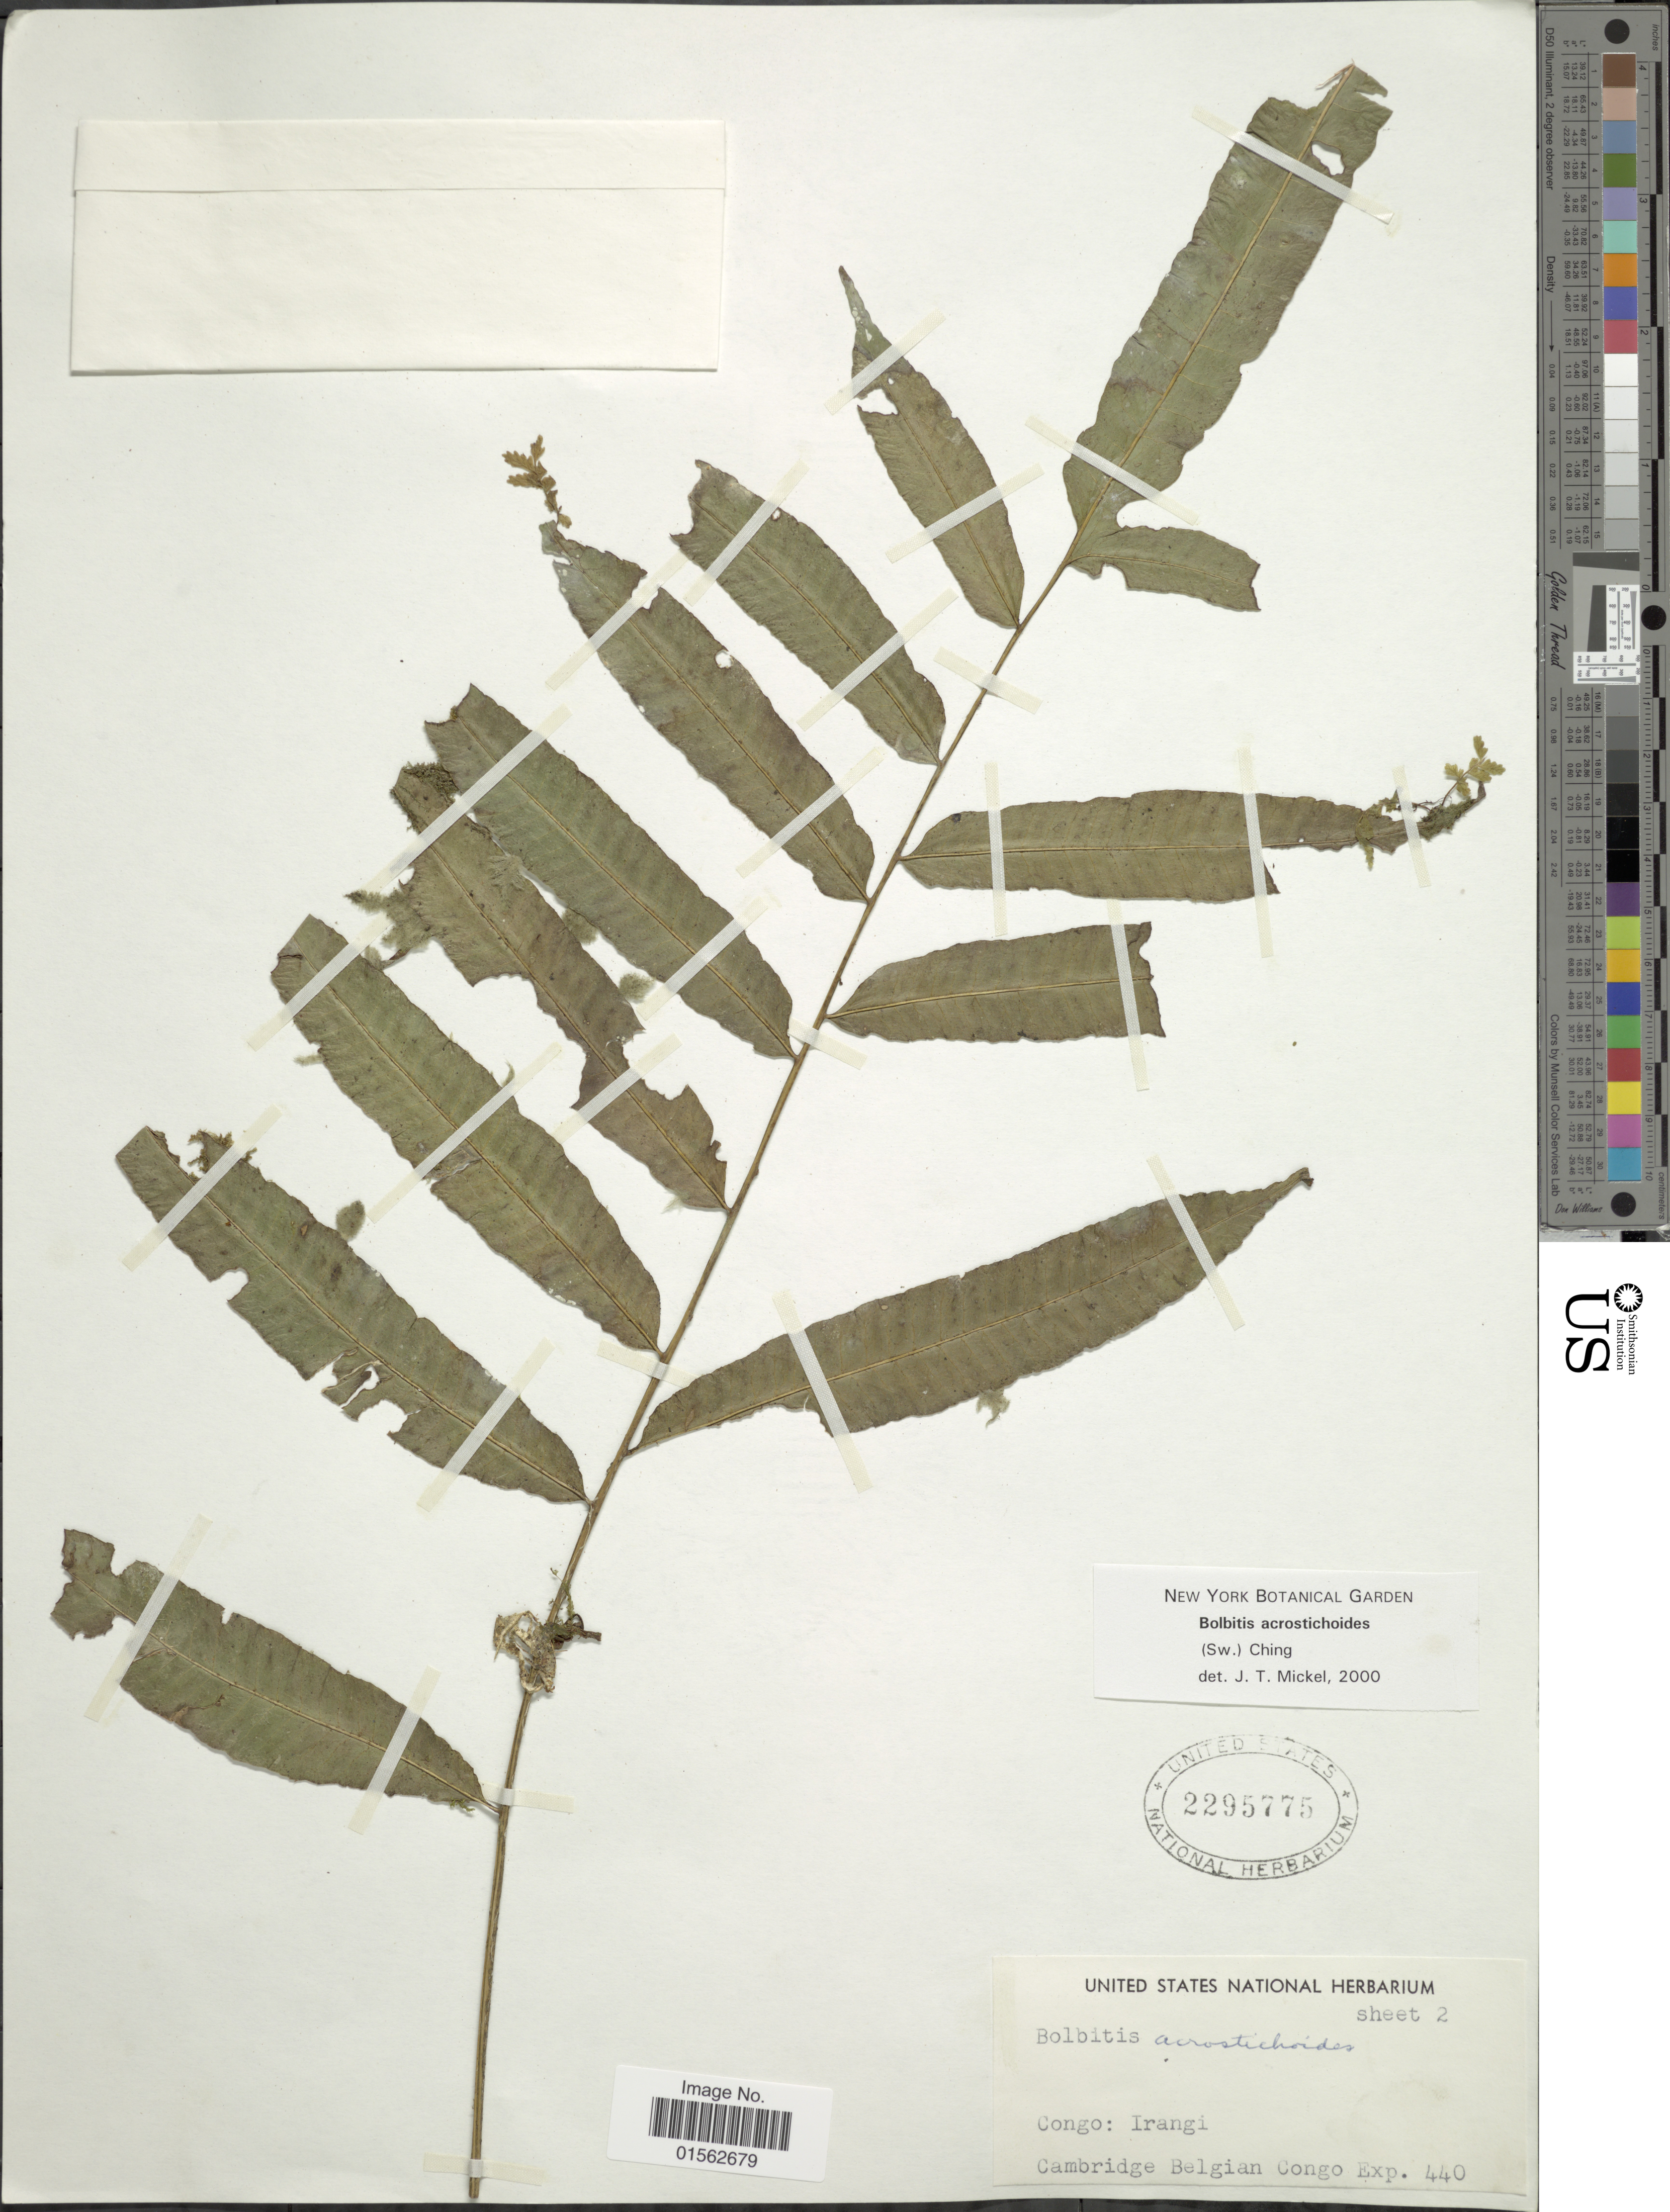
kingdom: Plantae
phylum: Tracheophyta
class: Polypodiopsida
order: Polypodiales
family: Dryopteridaceae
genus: Bolbitis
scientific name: Bolbitis acrostichoides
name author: (Hook.) Ching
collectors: U.S. National Herbarium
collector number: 440?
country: Congo, Democratic Republic of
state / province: Kongo Central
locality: Congo: Irangi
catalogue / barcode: US 2295775